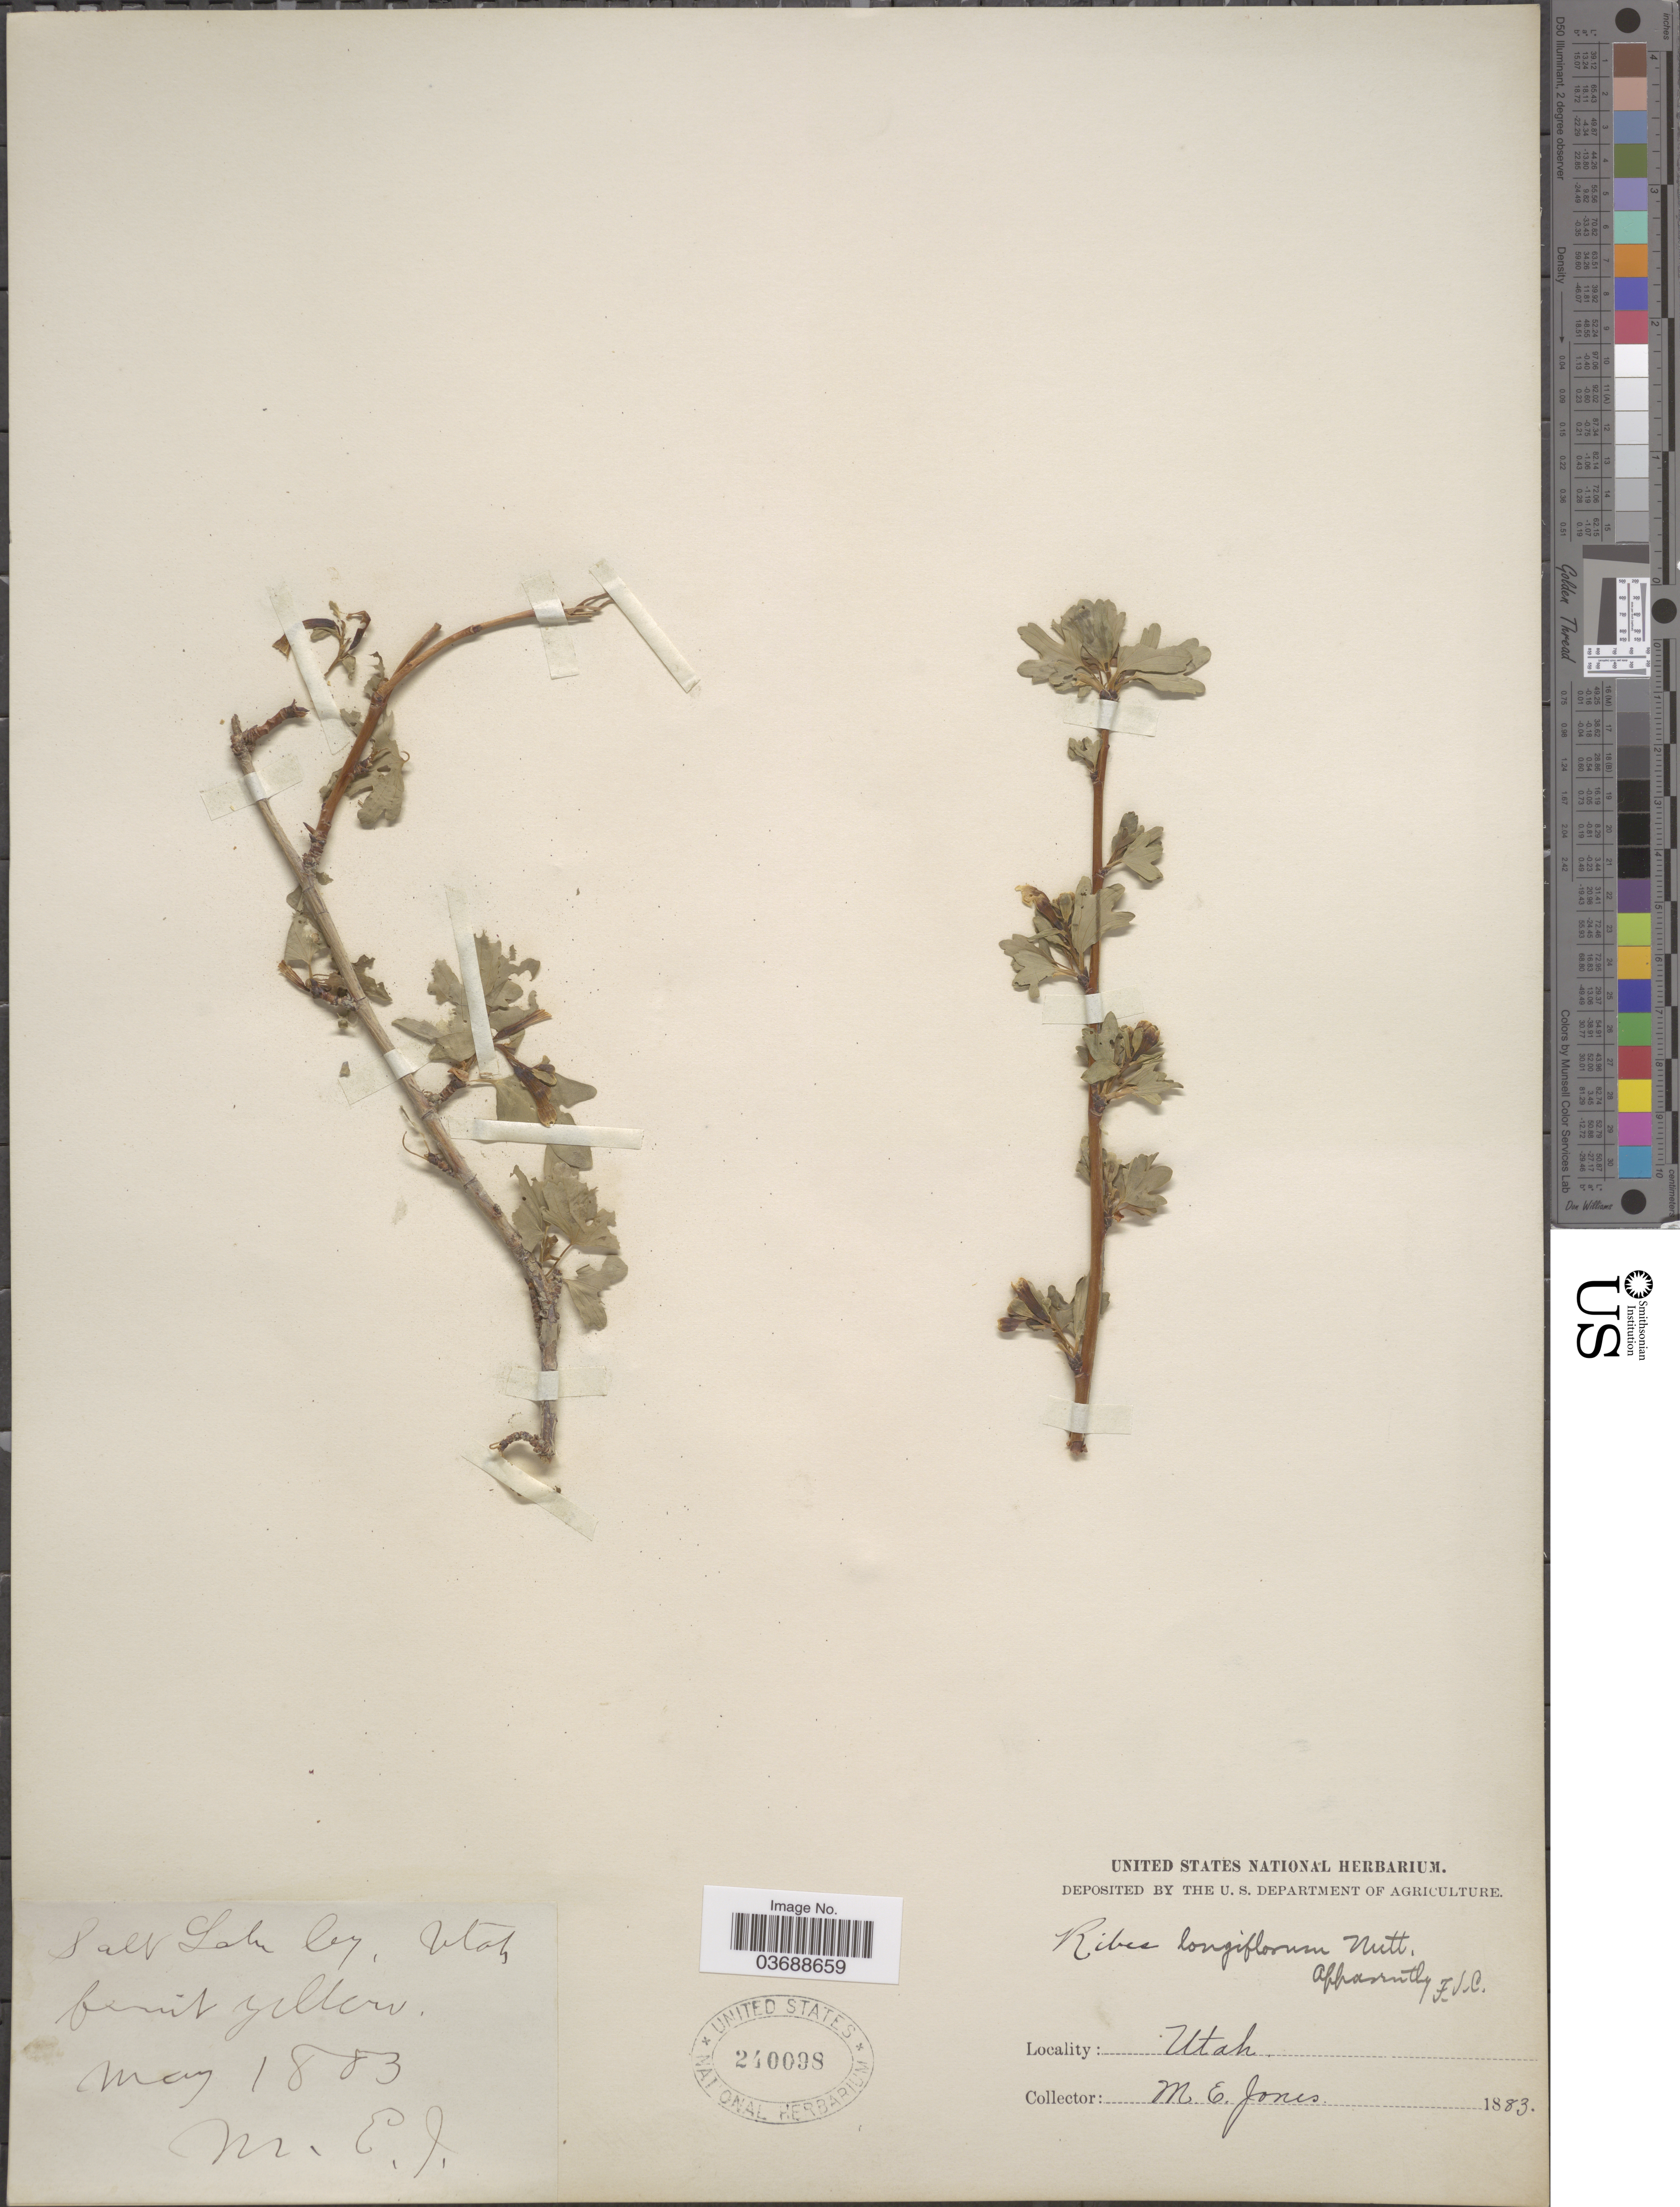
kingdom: Plantae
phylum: Tracheophyta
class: Magnoliopsida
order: Saxifragales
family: Grossulariaceae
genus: Ribes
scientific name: Ribes odoratum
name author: H.L. Wendl.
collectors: M. E. Jones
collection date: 1883-05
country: United States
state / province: Utah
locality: Salt Lake Cy.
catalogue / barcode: US 240098